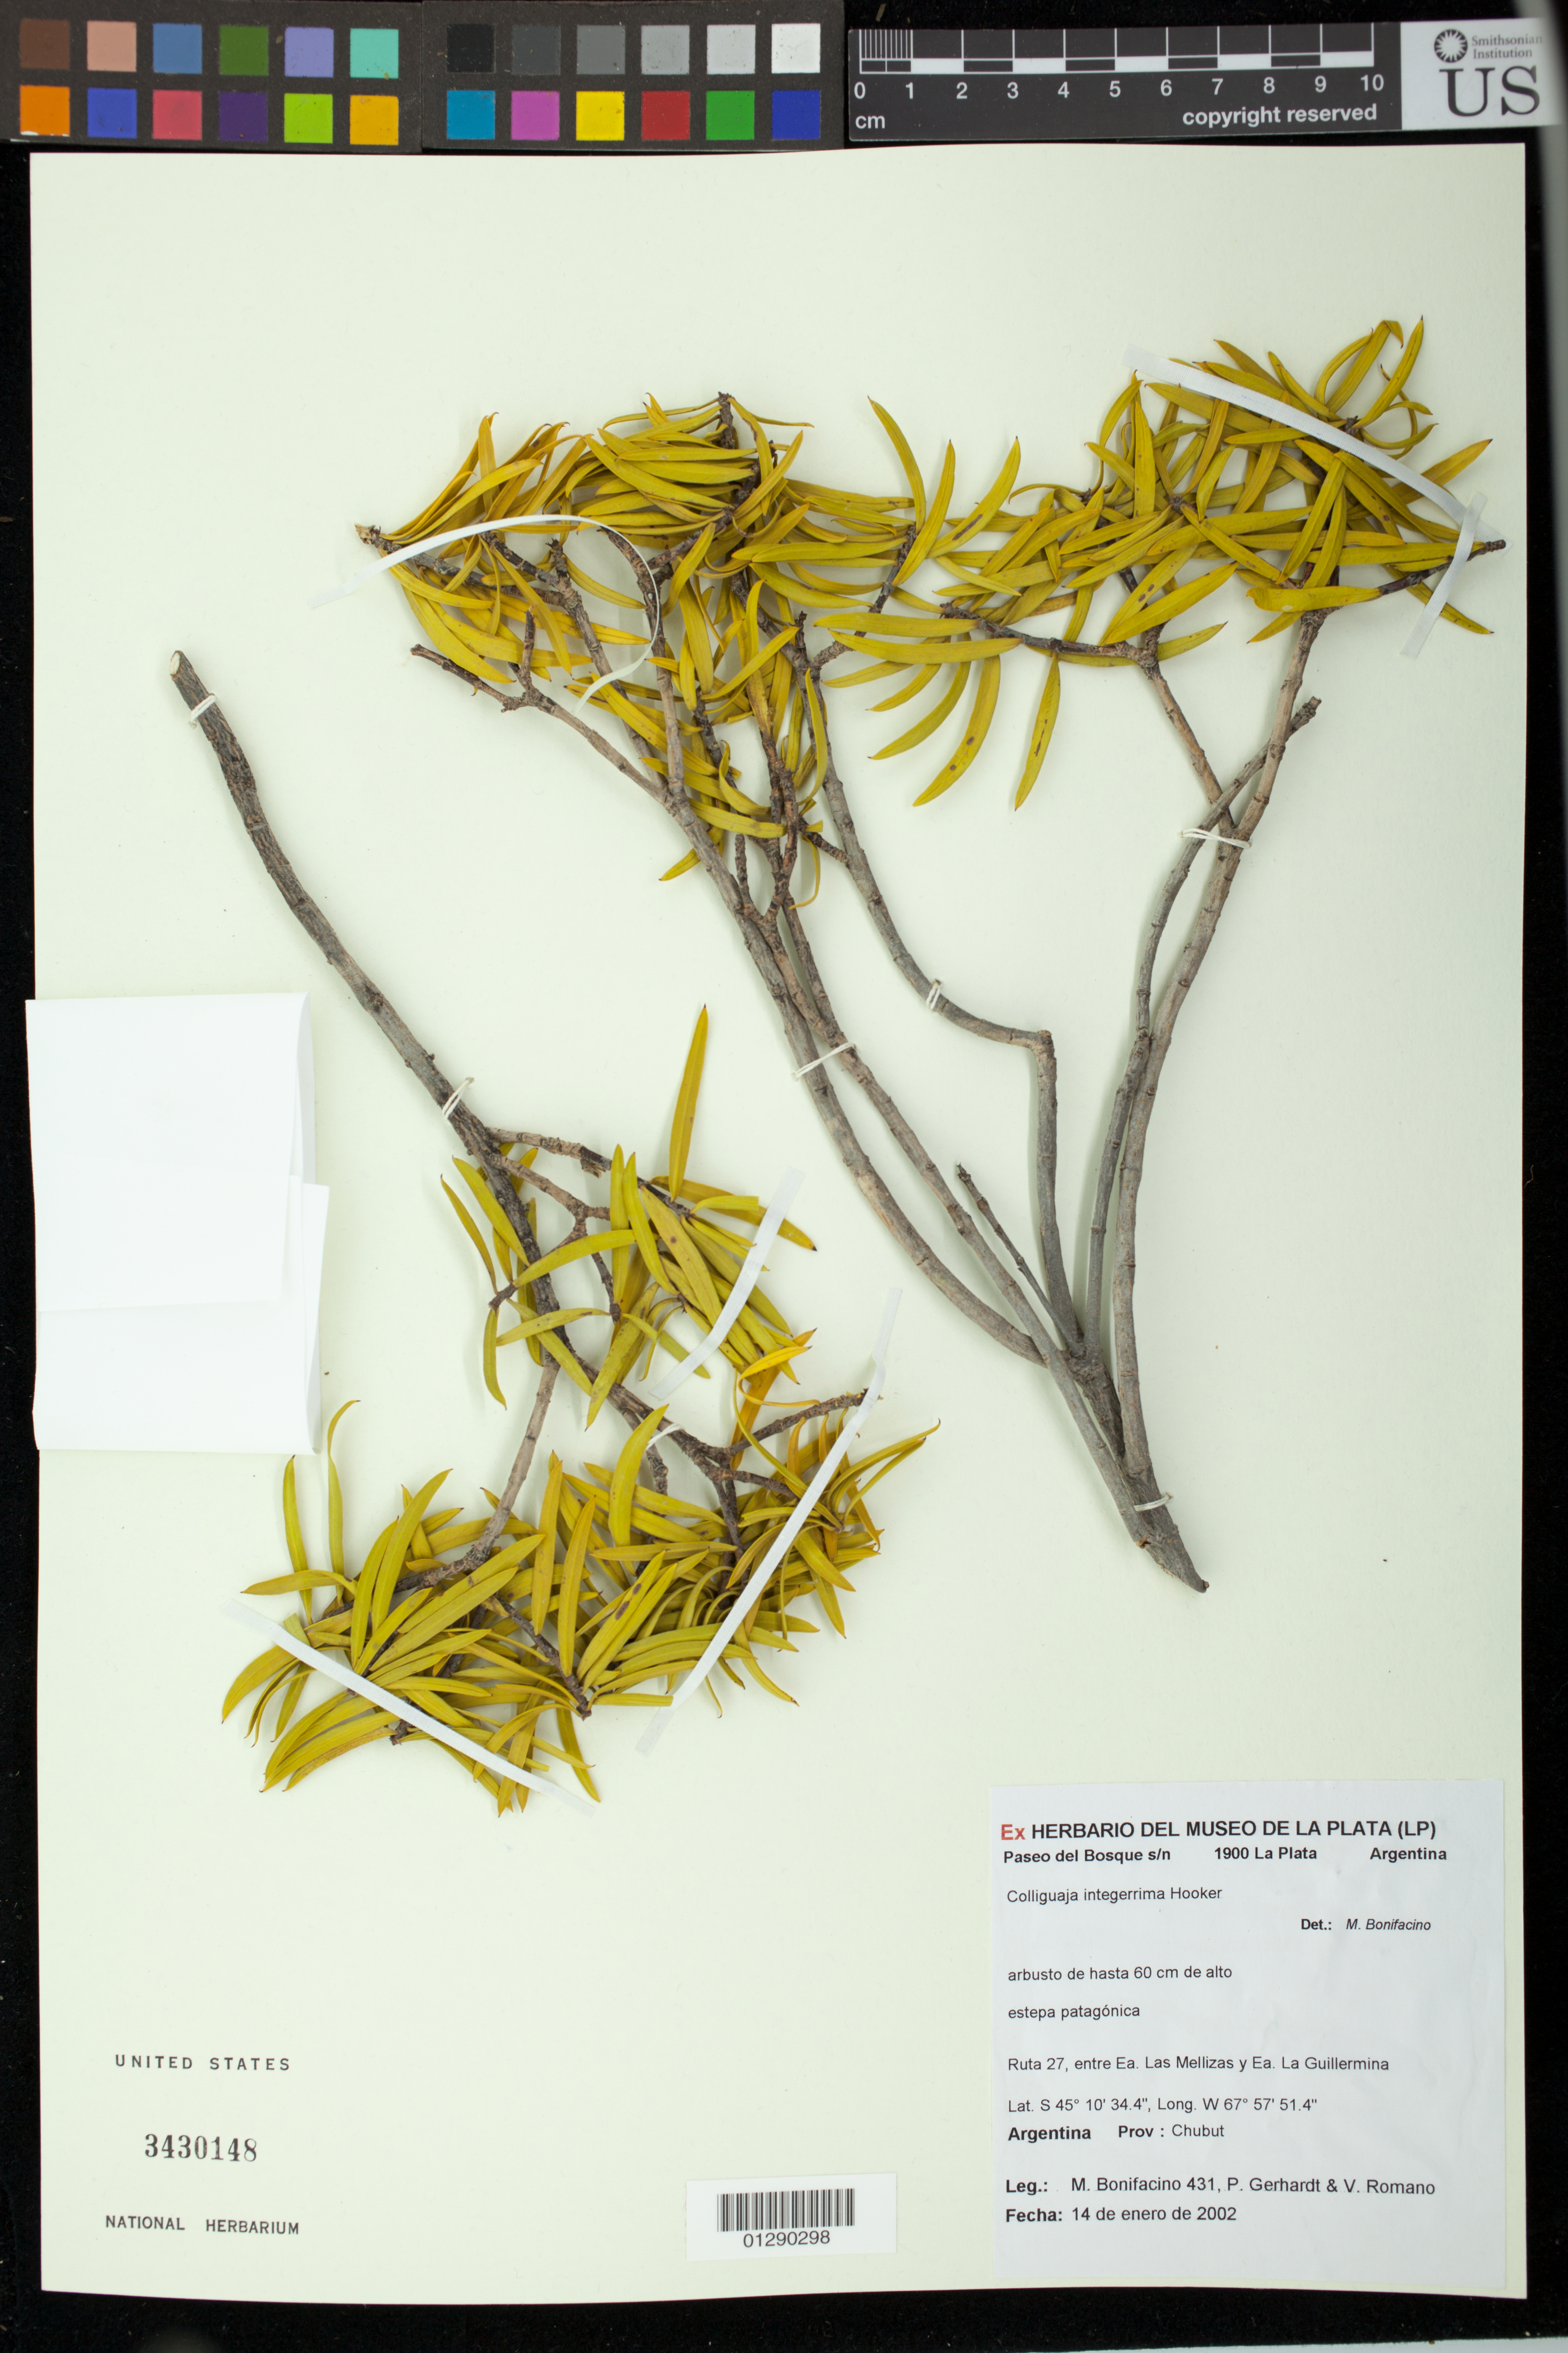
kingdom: Plantae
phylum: Tracheophyta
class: Magnoliopsida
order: Malpighiales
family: Euphorbiaceae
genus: Colliguaja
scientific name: Colliguaja integerrima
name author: Gillies & Hook.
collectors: M. Bonifacino, P. Gerhardt & V. Romano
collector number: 0431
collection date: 2002-01-14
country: Argentina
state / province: Chubut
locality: Ruta 27, entre Ea. Las Mellizas y Ea. La Guillermina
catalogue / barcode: US 3430148